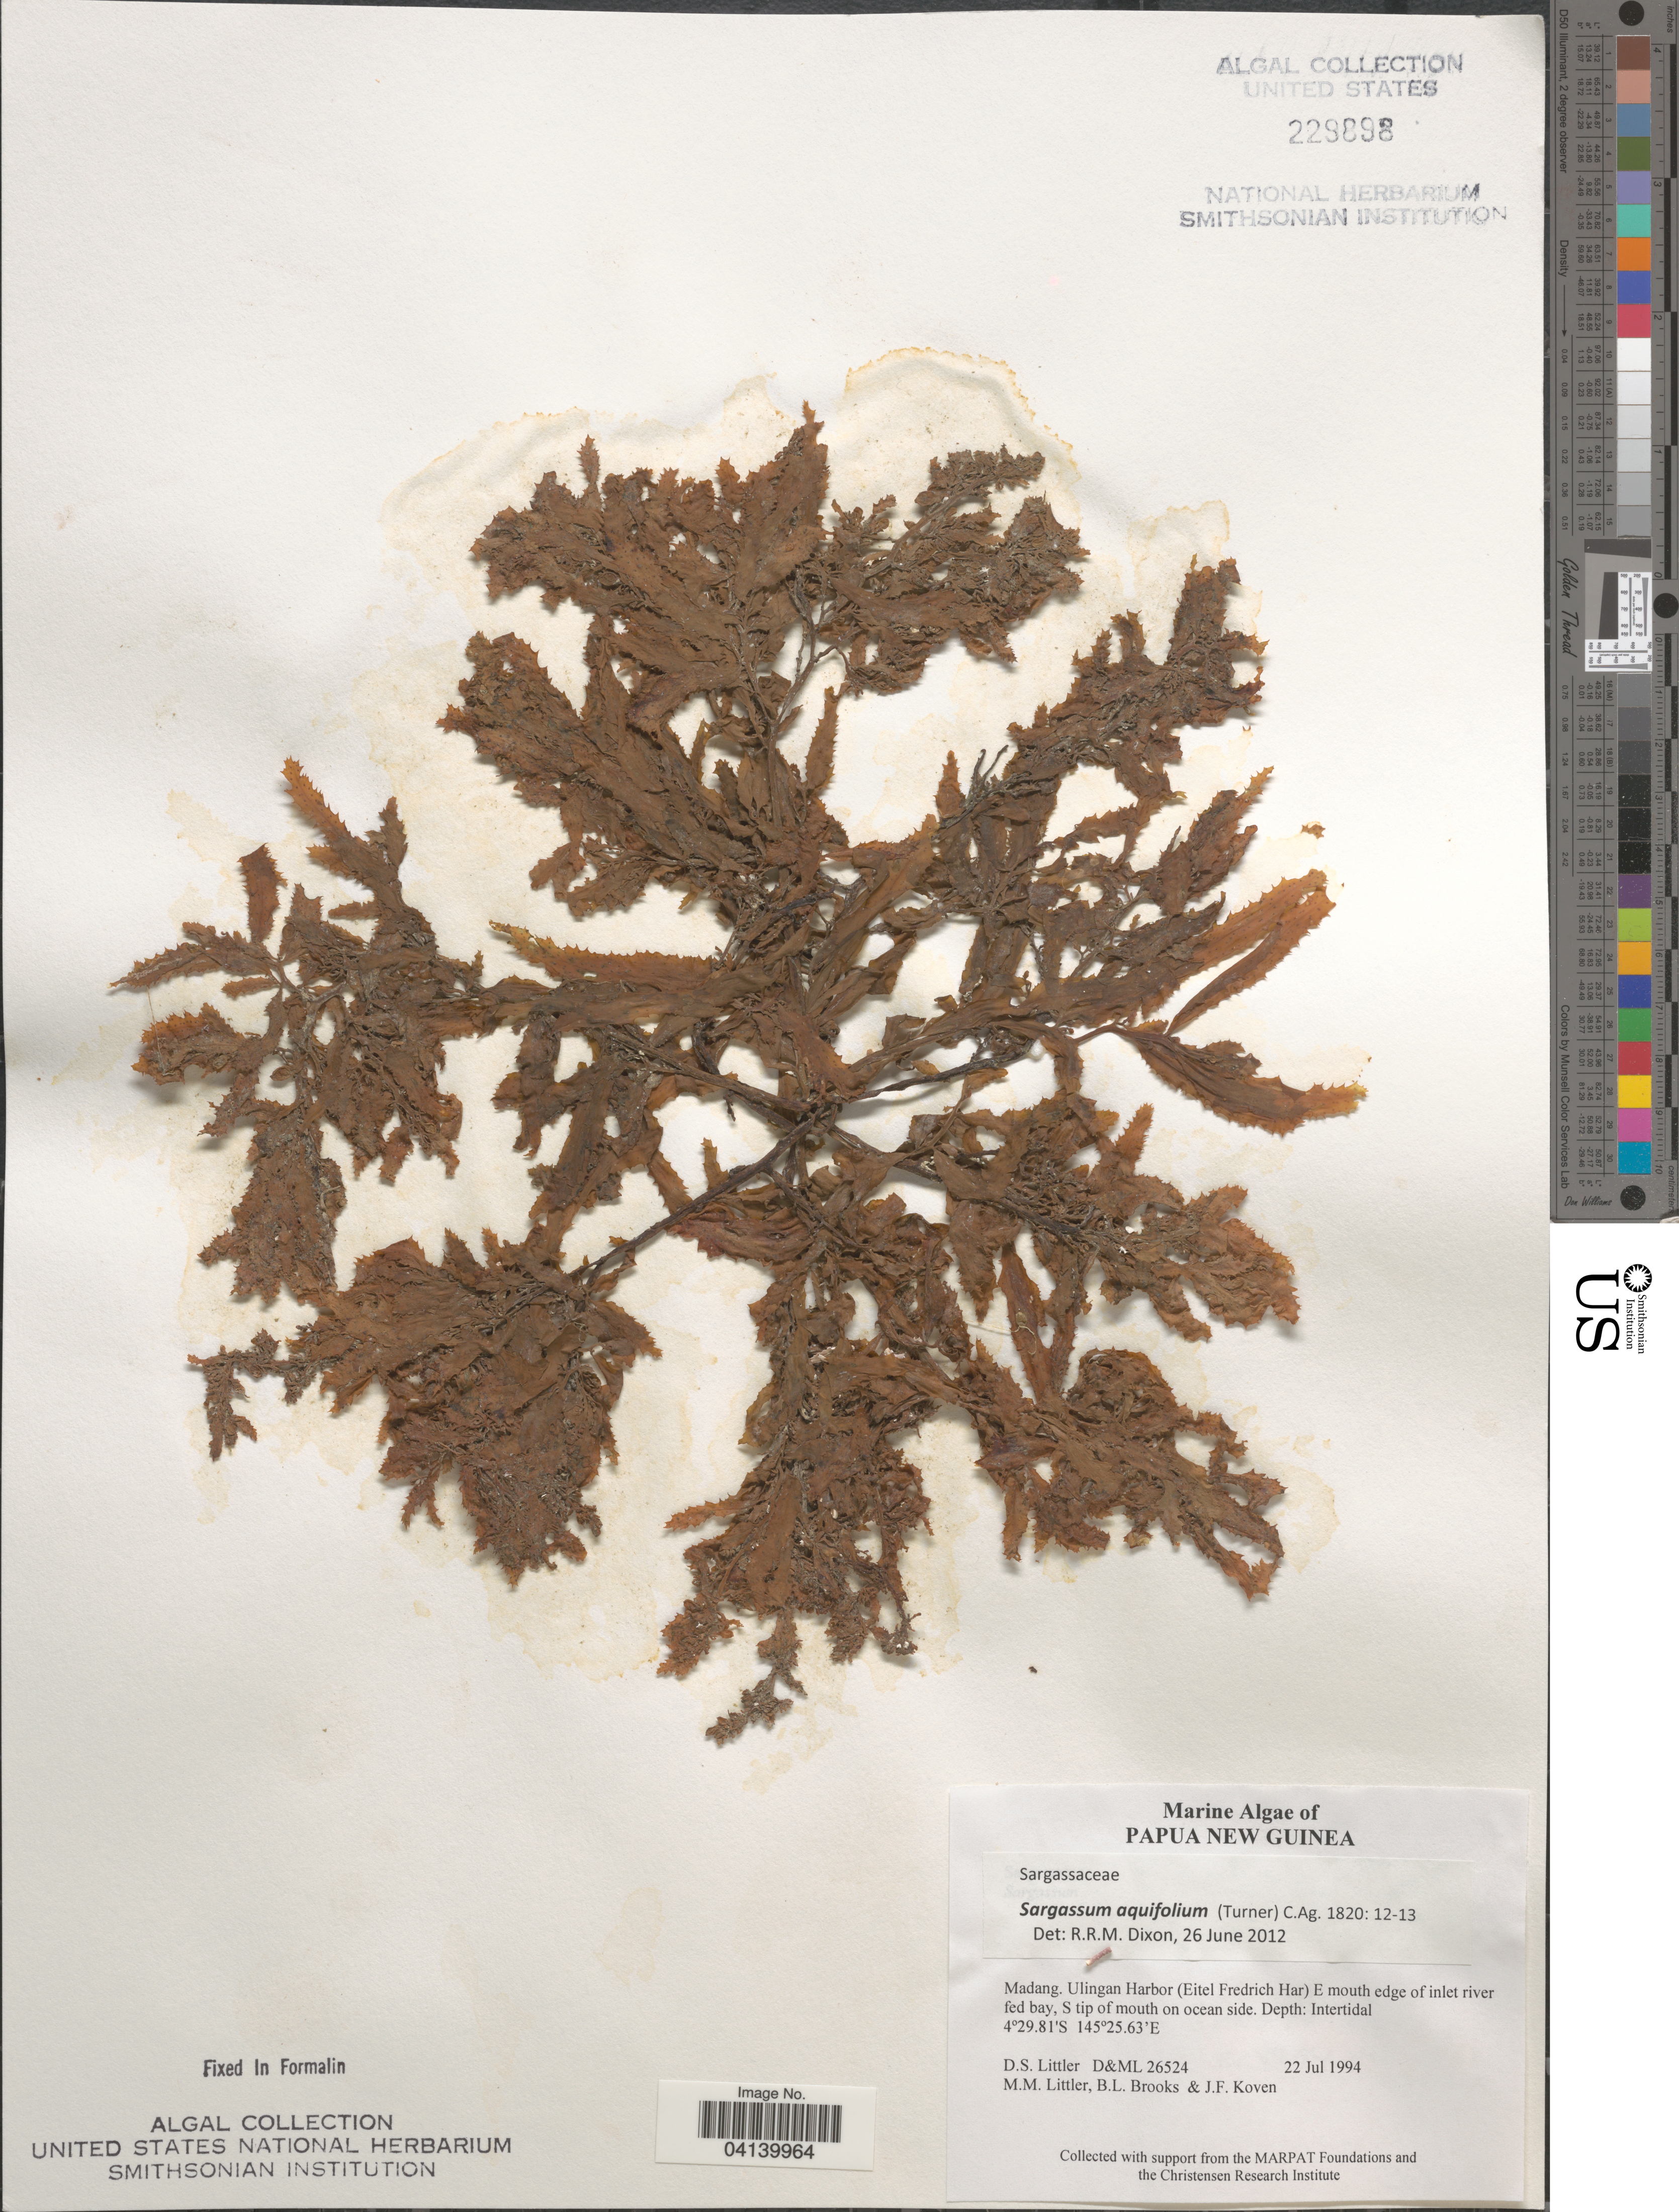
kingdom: Chromista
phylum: Ochrophyta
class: Phaeophyceae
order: Fucales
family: Sargassaceae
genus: Sargassum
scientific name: Sargassum aquifolium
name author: (Turner) C. Agardh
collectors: D. S. Littler, B. Brooks & J. Koven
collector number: D&ML26524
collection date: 1994-07-22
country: Papua New Guinea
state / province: Madang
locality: Ulingan Harbor (Eitel Fredrich Har) E mouth edge of inlet river fed bay, S tip of mouth on ocean side.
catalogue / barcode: US 229898